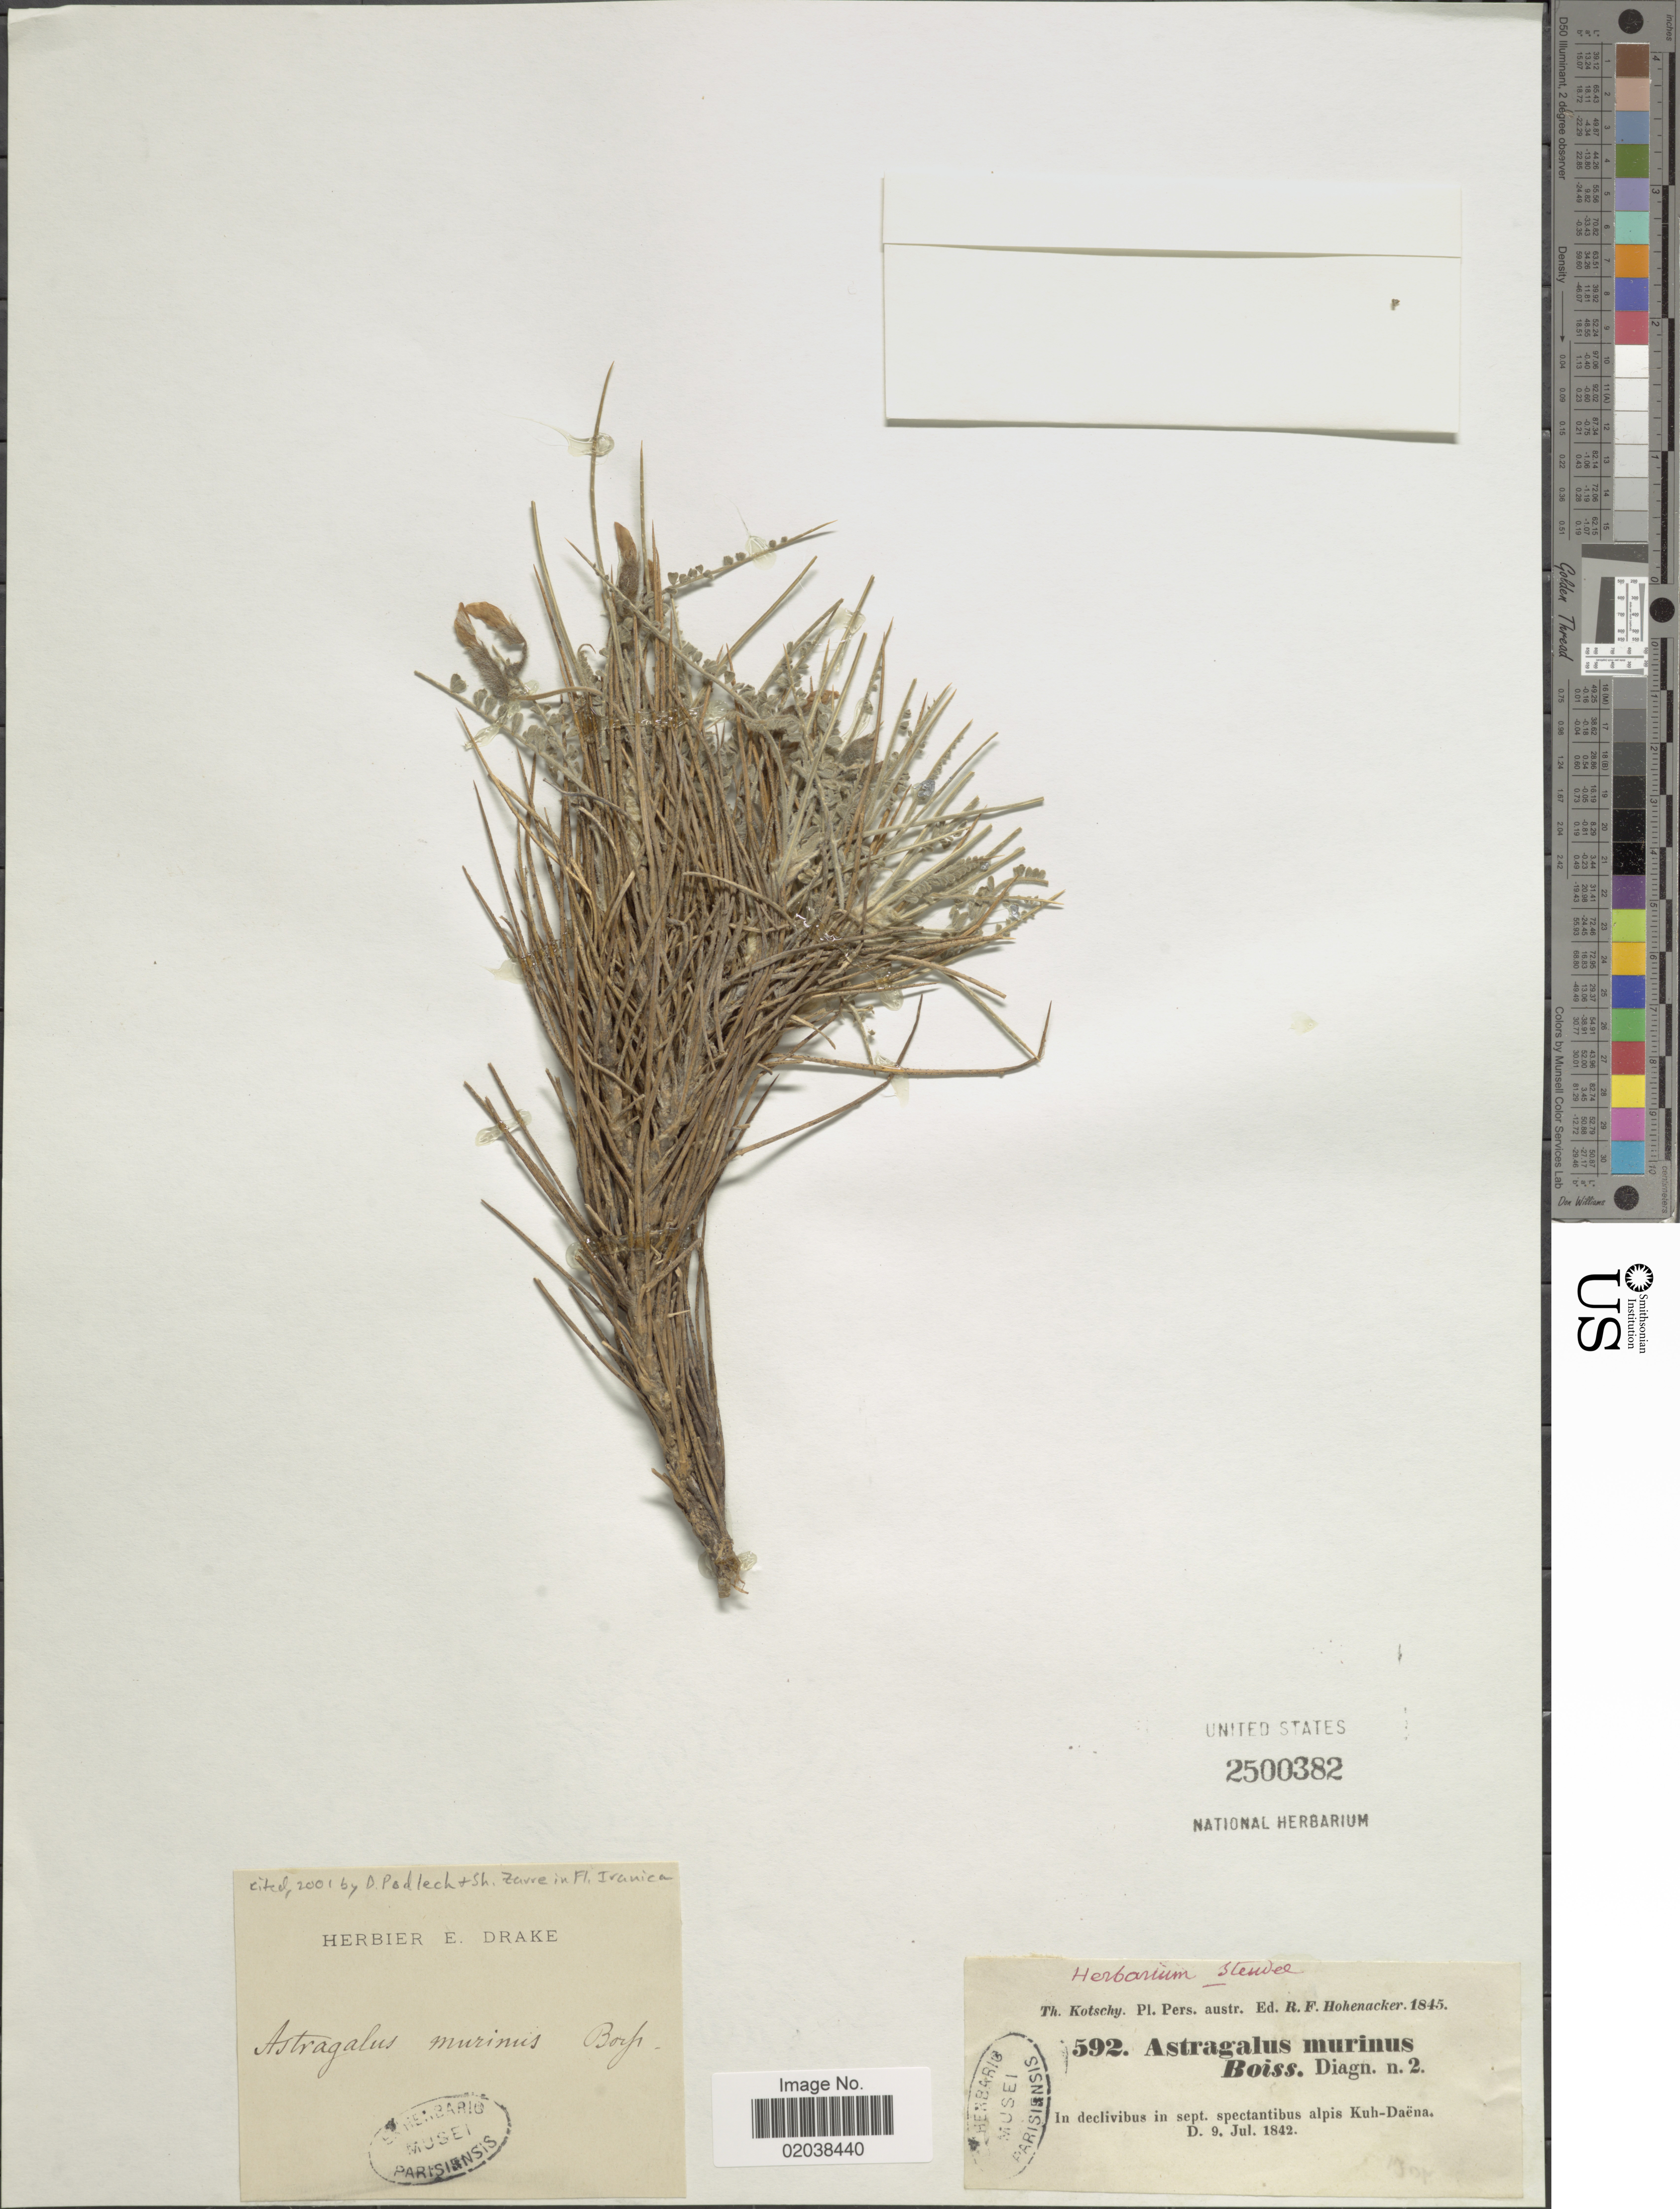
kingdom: Plantae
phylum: Tracheophyta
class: Magnoliopsida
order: Fabales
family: Fabaceae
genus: Astragalus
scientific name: Astragalus murinus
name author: Boiss.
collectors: K. G. Kotschy & R. F. Hohenacker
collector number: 592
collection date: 1842-07-09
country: Iran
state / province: Kohkiluyeh and Buyer Ahmad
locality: Pers. austr. In declivibus in sept. spectantibus alpis Kuh-Daena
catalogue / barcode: US 2500382